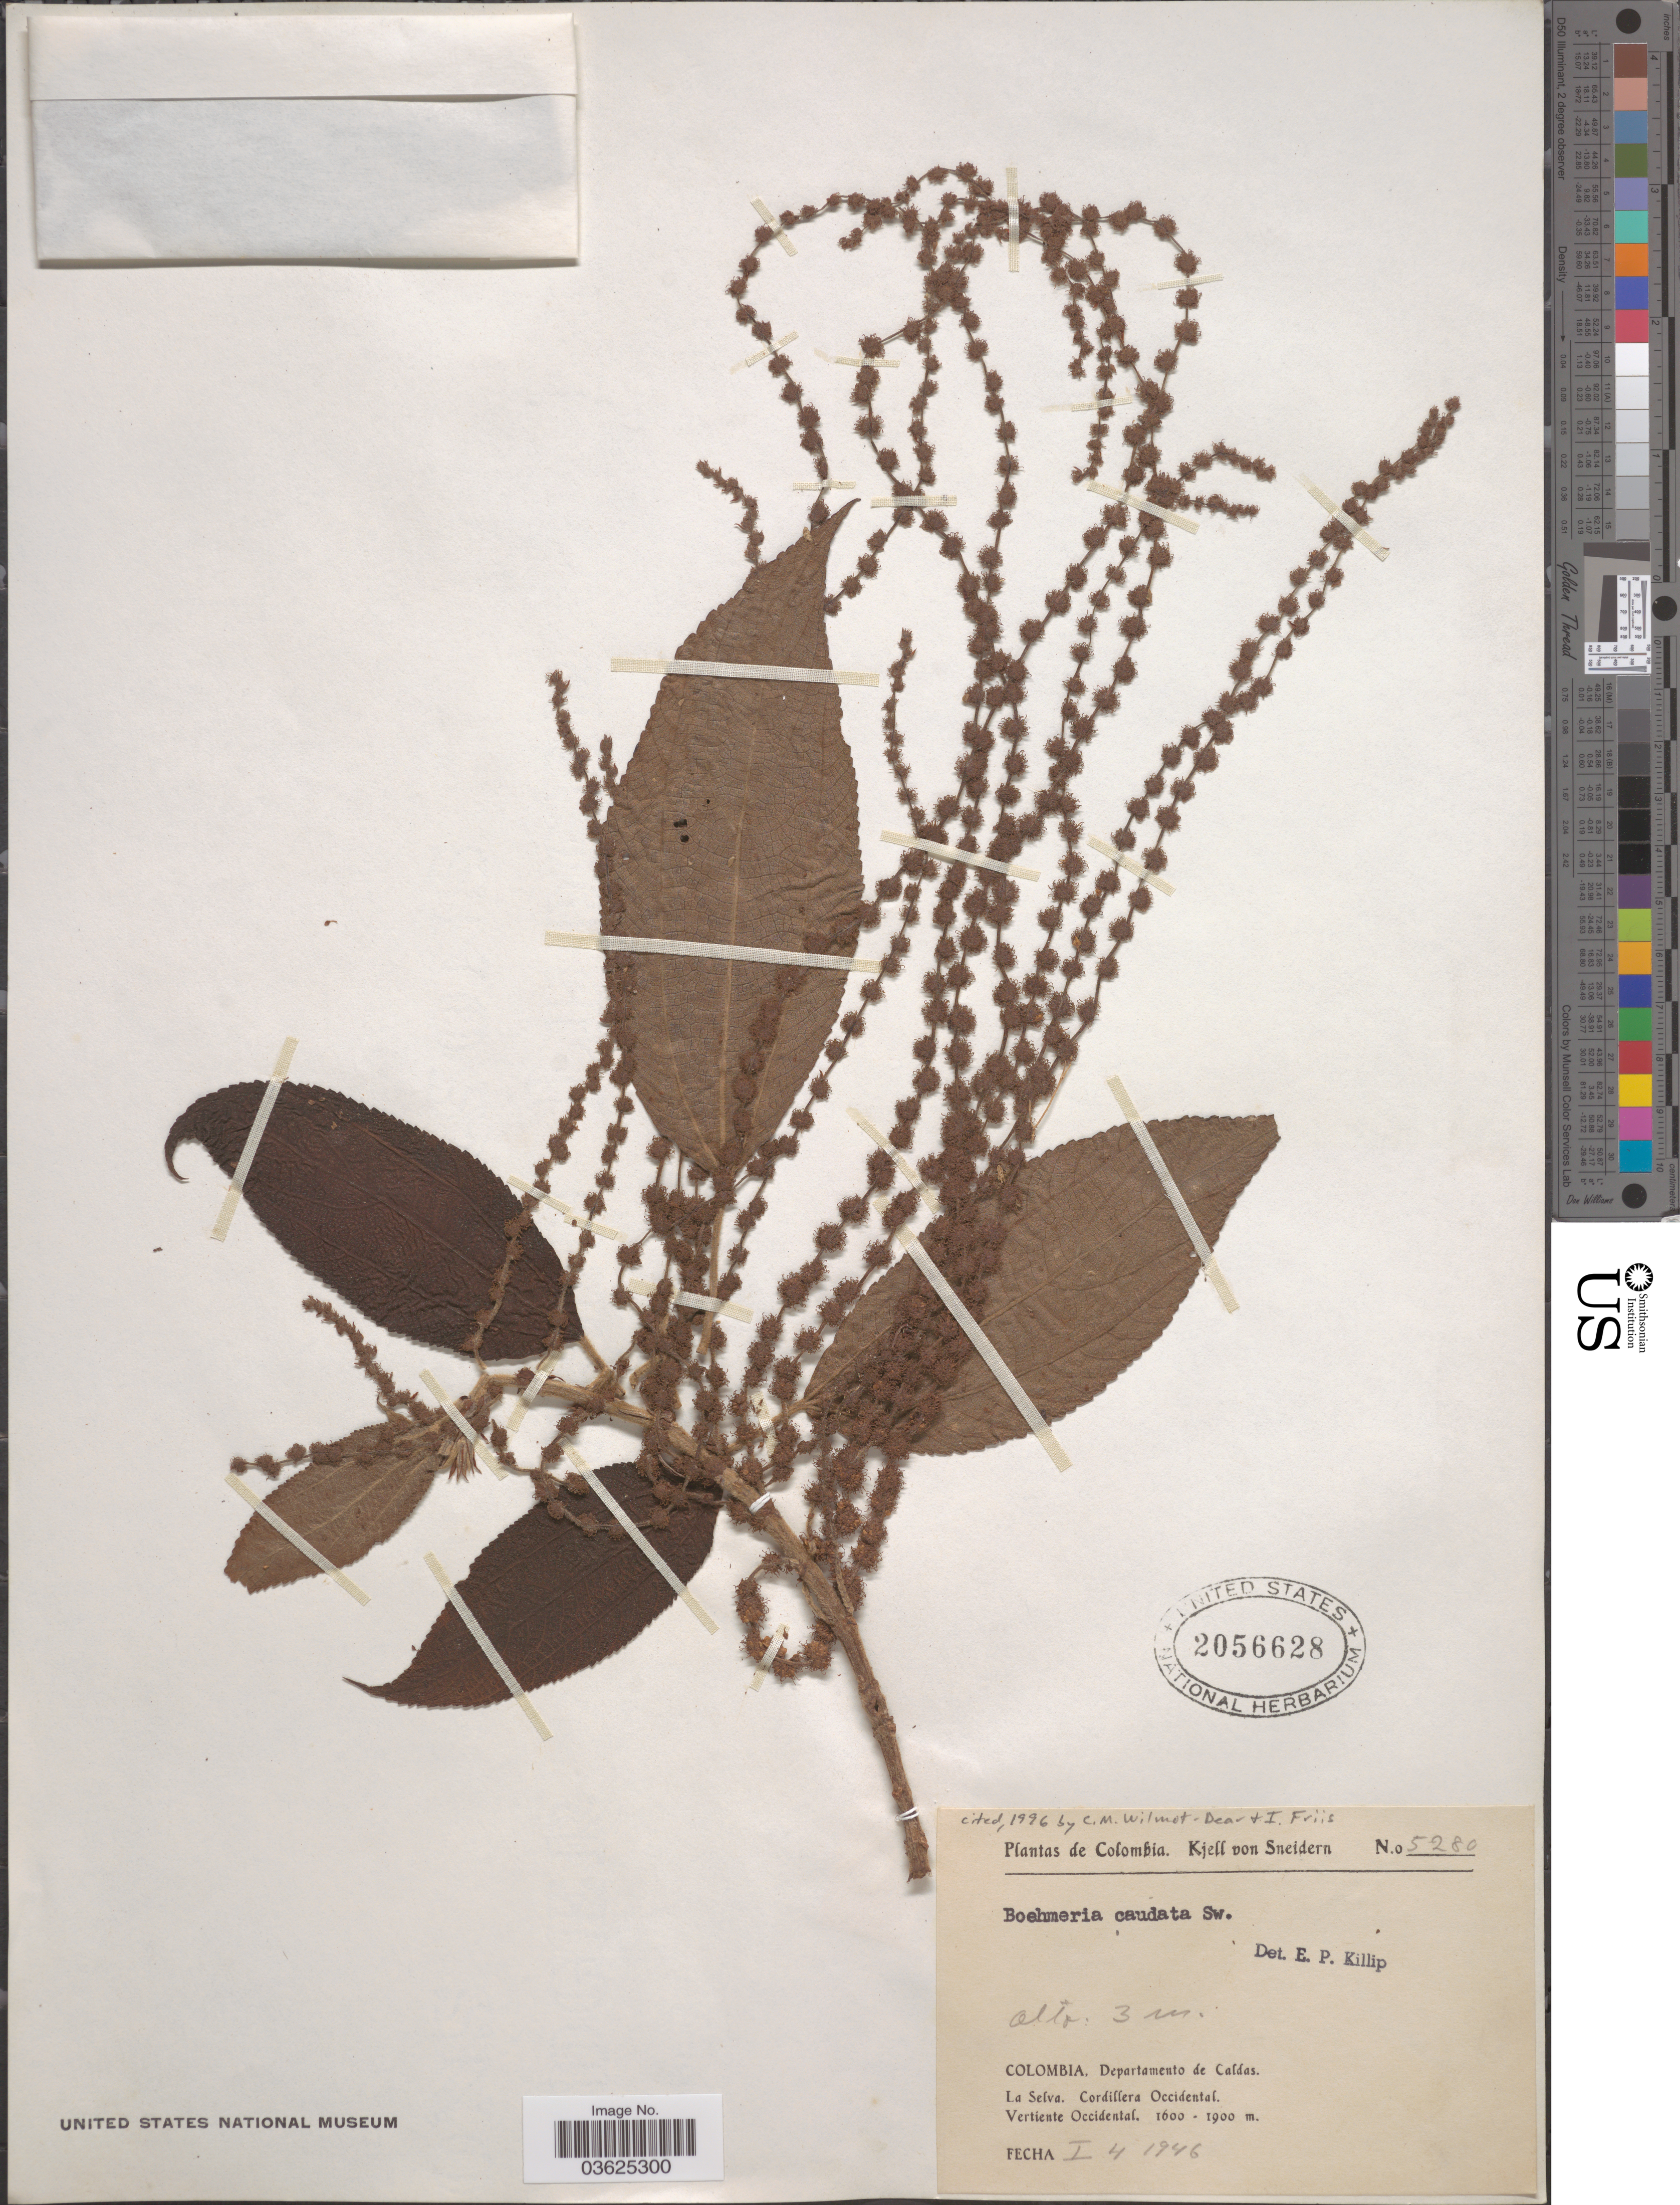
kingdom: Plantae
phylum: Tracheophyta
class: Magnoliopsida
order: Rosales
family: Urticaceae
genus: Boehmeria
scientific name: Boehmeria caudata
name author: Sw.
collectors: K. von Sneidern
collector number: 5280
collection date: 1946-01-04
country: Colombia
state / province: Caldas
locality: Departamento de Caldas. La Selva. Cordillera Occidental. Vertiente Occidental.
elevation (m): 1600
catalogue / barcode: US 2056628